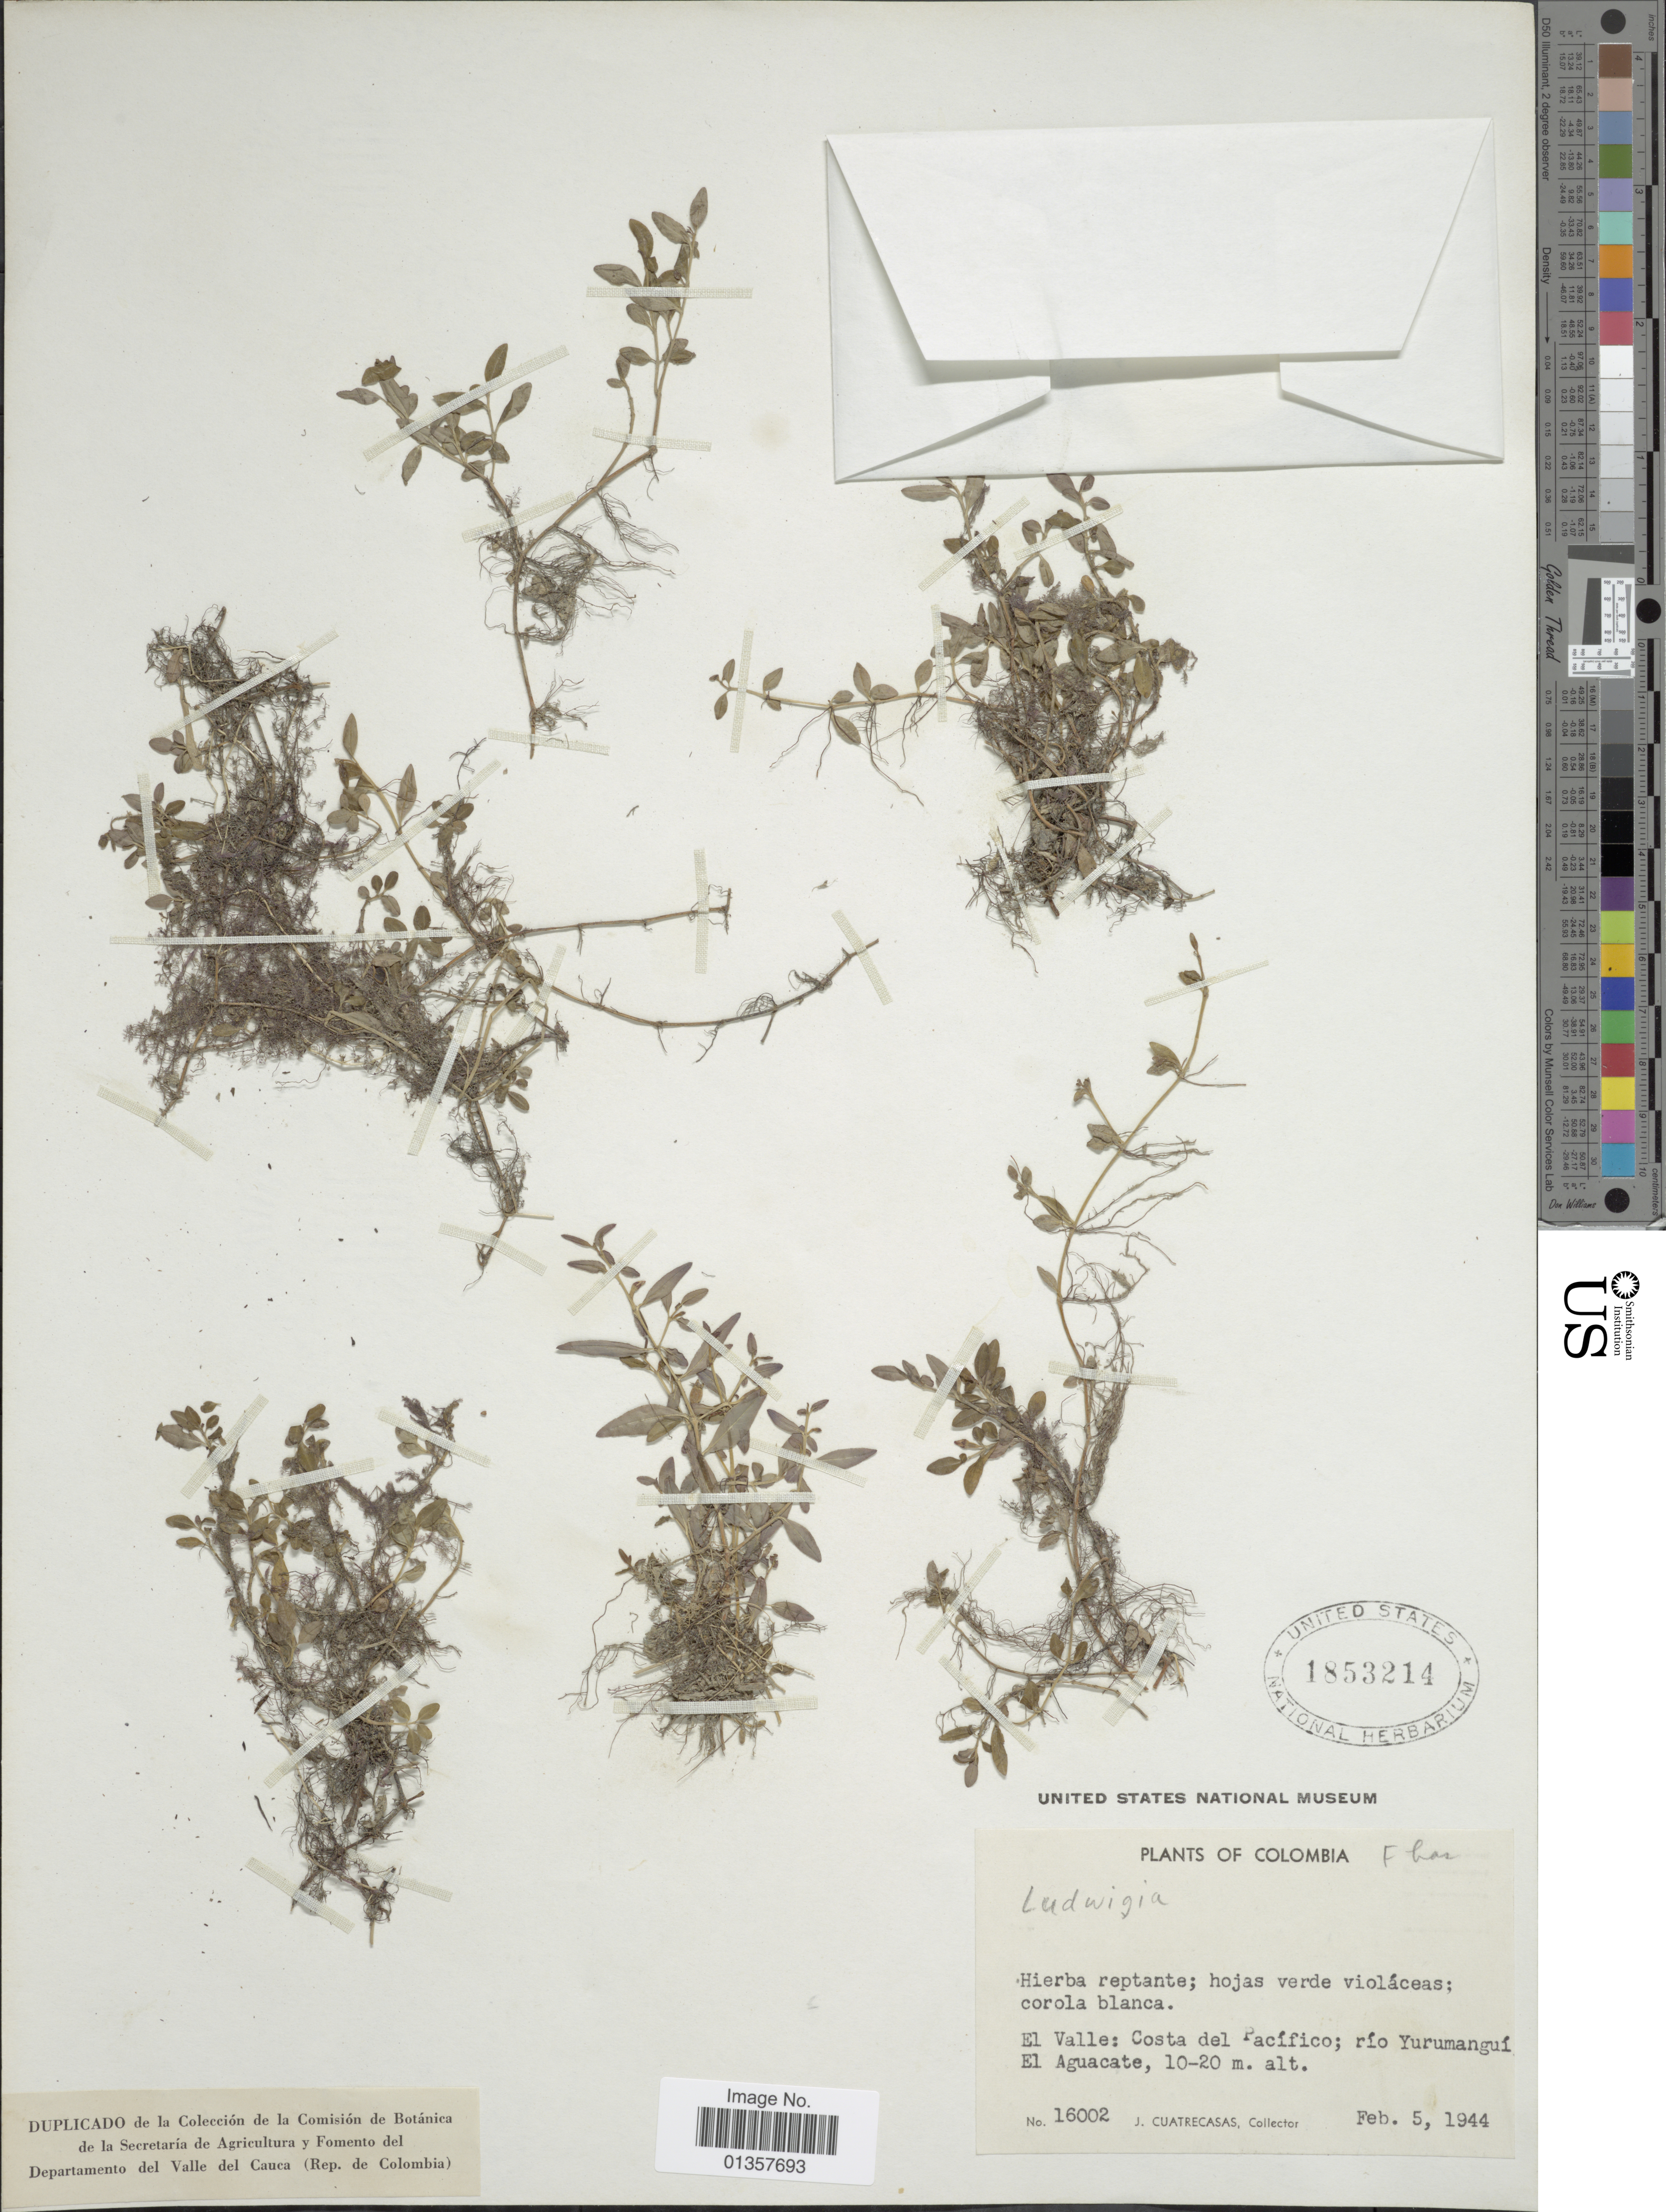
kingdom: Plantae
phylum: Tracheophyta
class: Magnoliopsida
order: Myrtales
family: Onagraceae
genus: Ludwigia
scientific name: Ludwigia sp.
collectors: J. Cuatrecasas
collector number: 16002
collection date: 1944-02-05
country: Colombia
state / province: Valle del Cauca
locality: El Valle: Costa del Pacifico; rio Yurumanguí El Aguacate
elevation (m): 10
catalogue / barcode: US 1853214